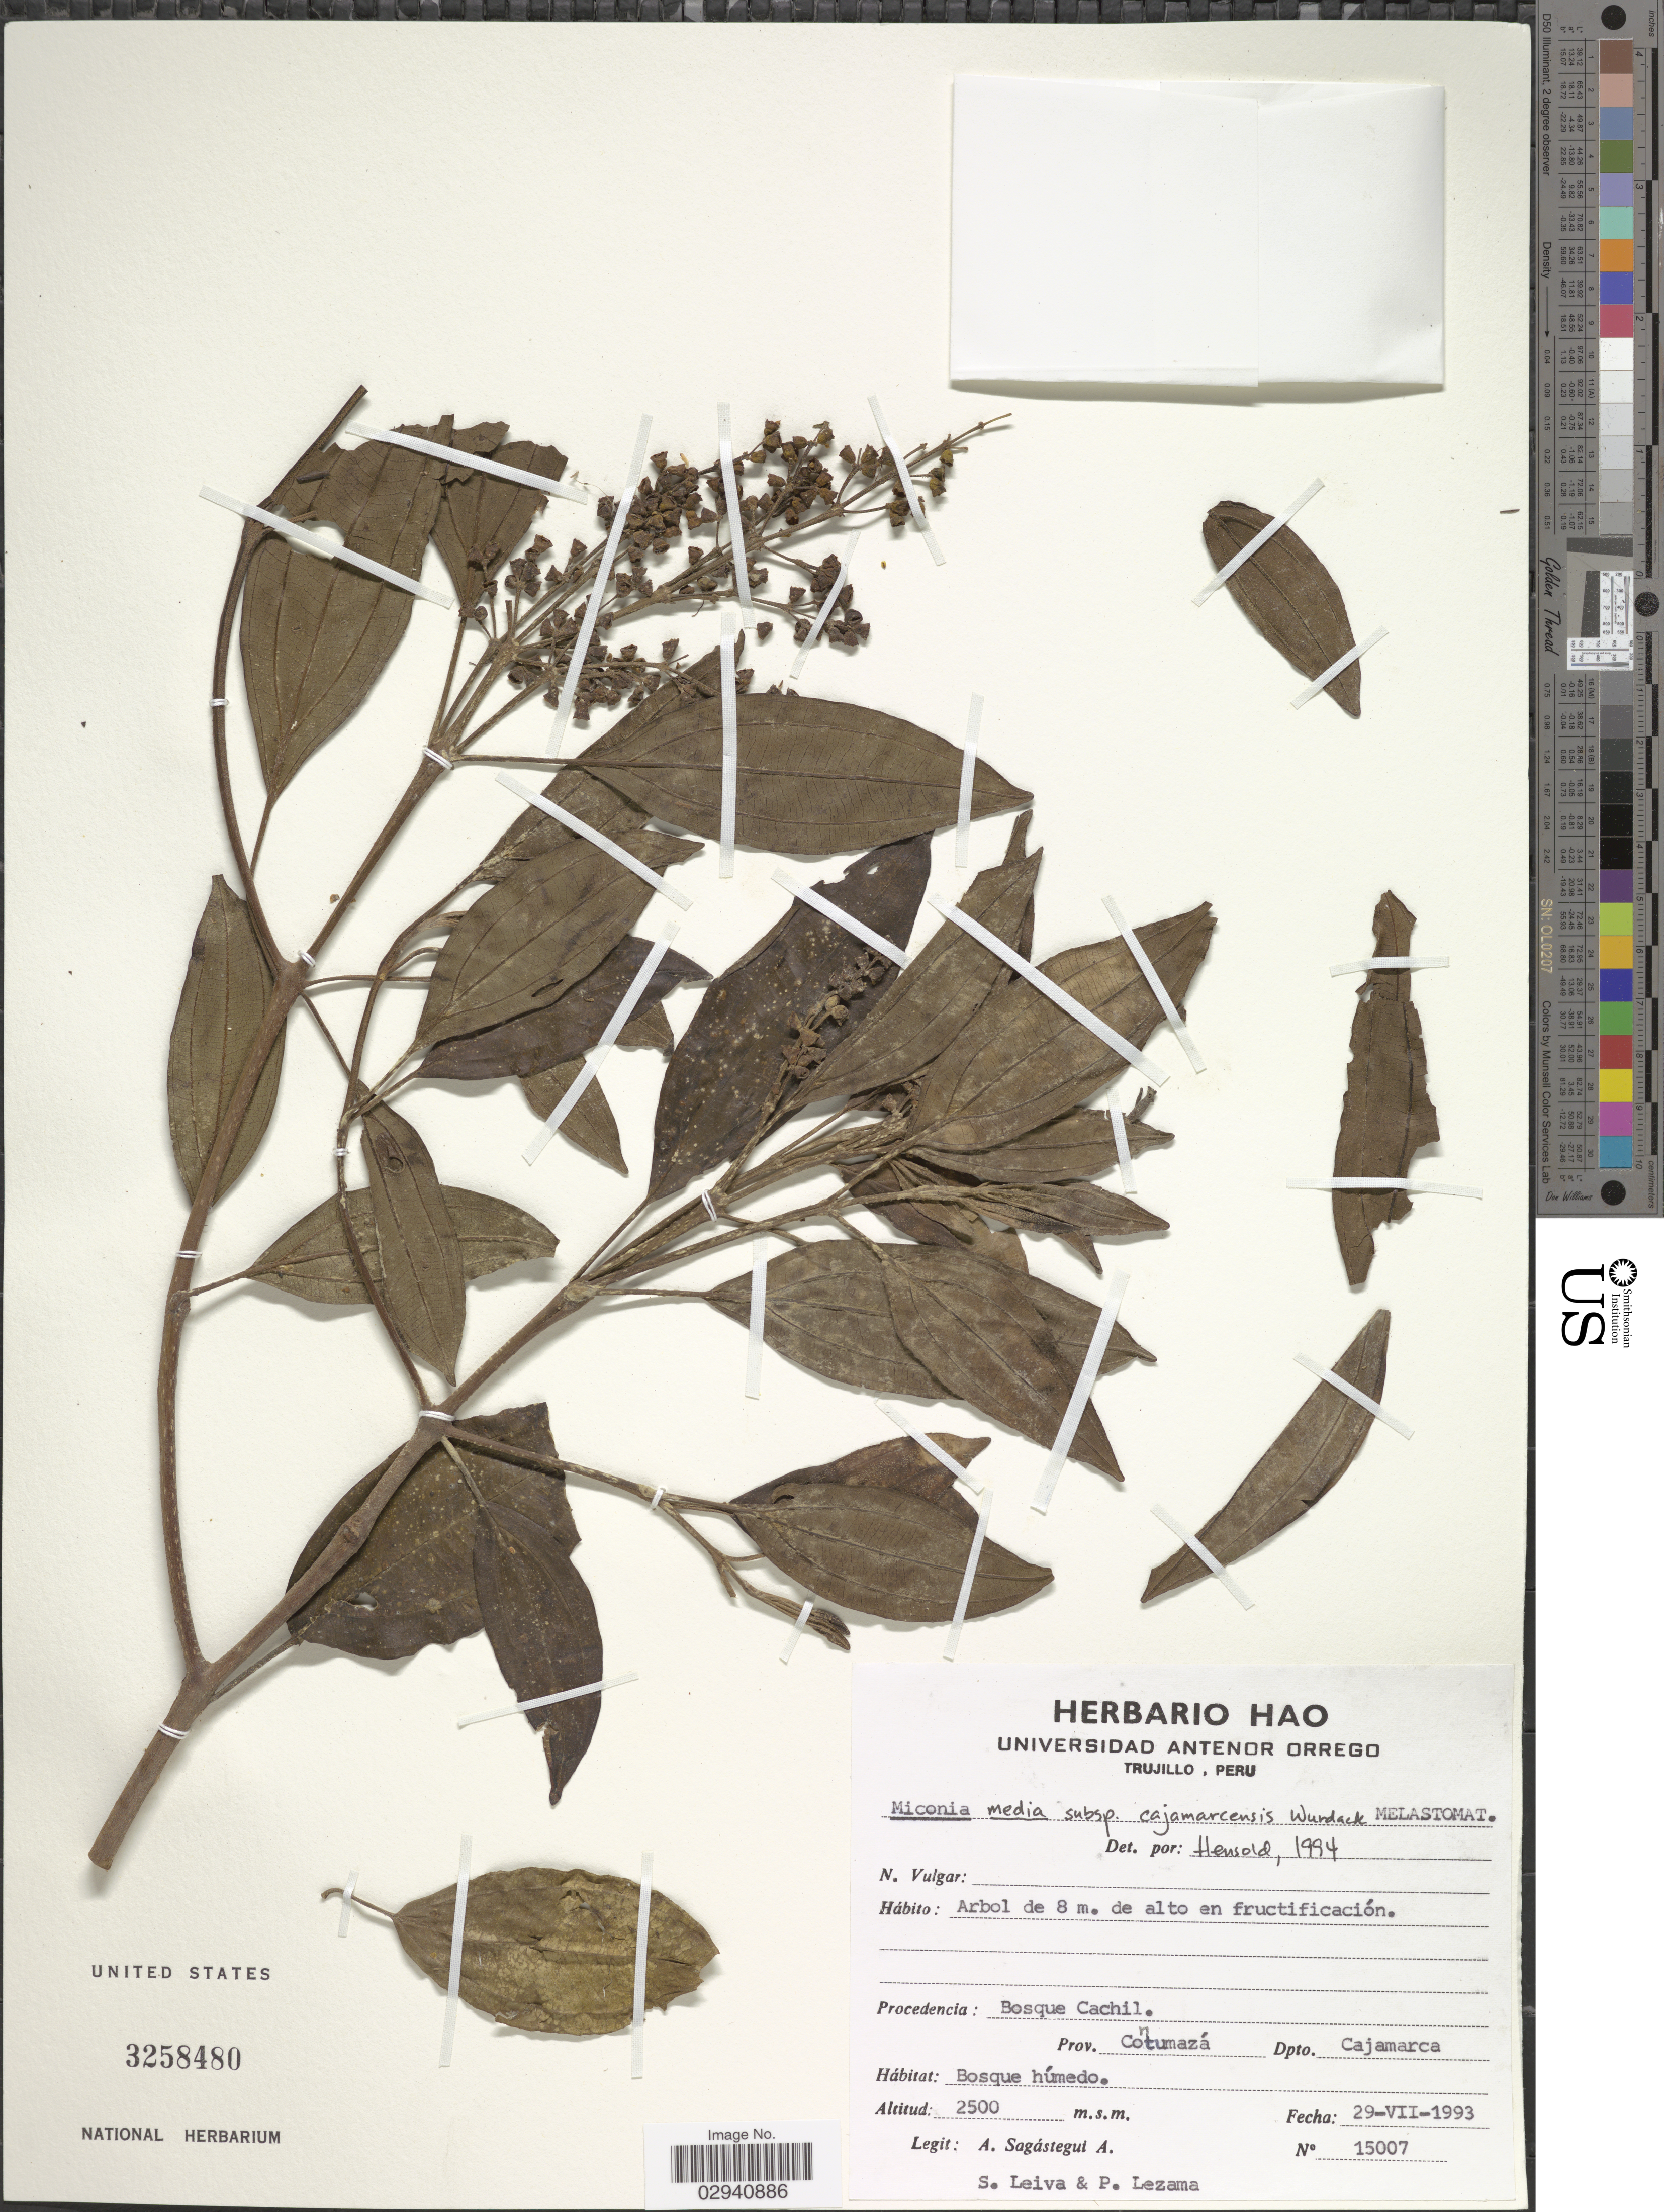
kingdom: Plantae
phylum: Tracheophyta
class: Magnoliopsida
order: Myrtales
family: Melastomataceae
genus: Miconia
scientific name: Miconia media subsp. cajamarcensis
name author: Wurdack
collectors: A. Sagástegui A., S. Leiva & P. Lezama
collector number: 15007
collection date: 1993-07-29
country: Peru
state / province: Cajamarca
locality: Procedencia: Bosque Cachil. Prov. Contumazá. Dpto. Cajamarca.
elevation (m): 2500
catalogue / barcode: US 3258480